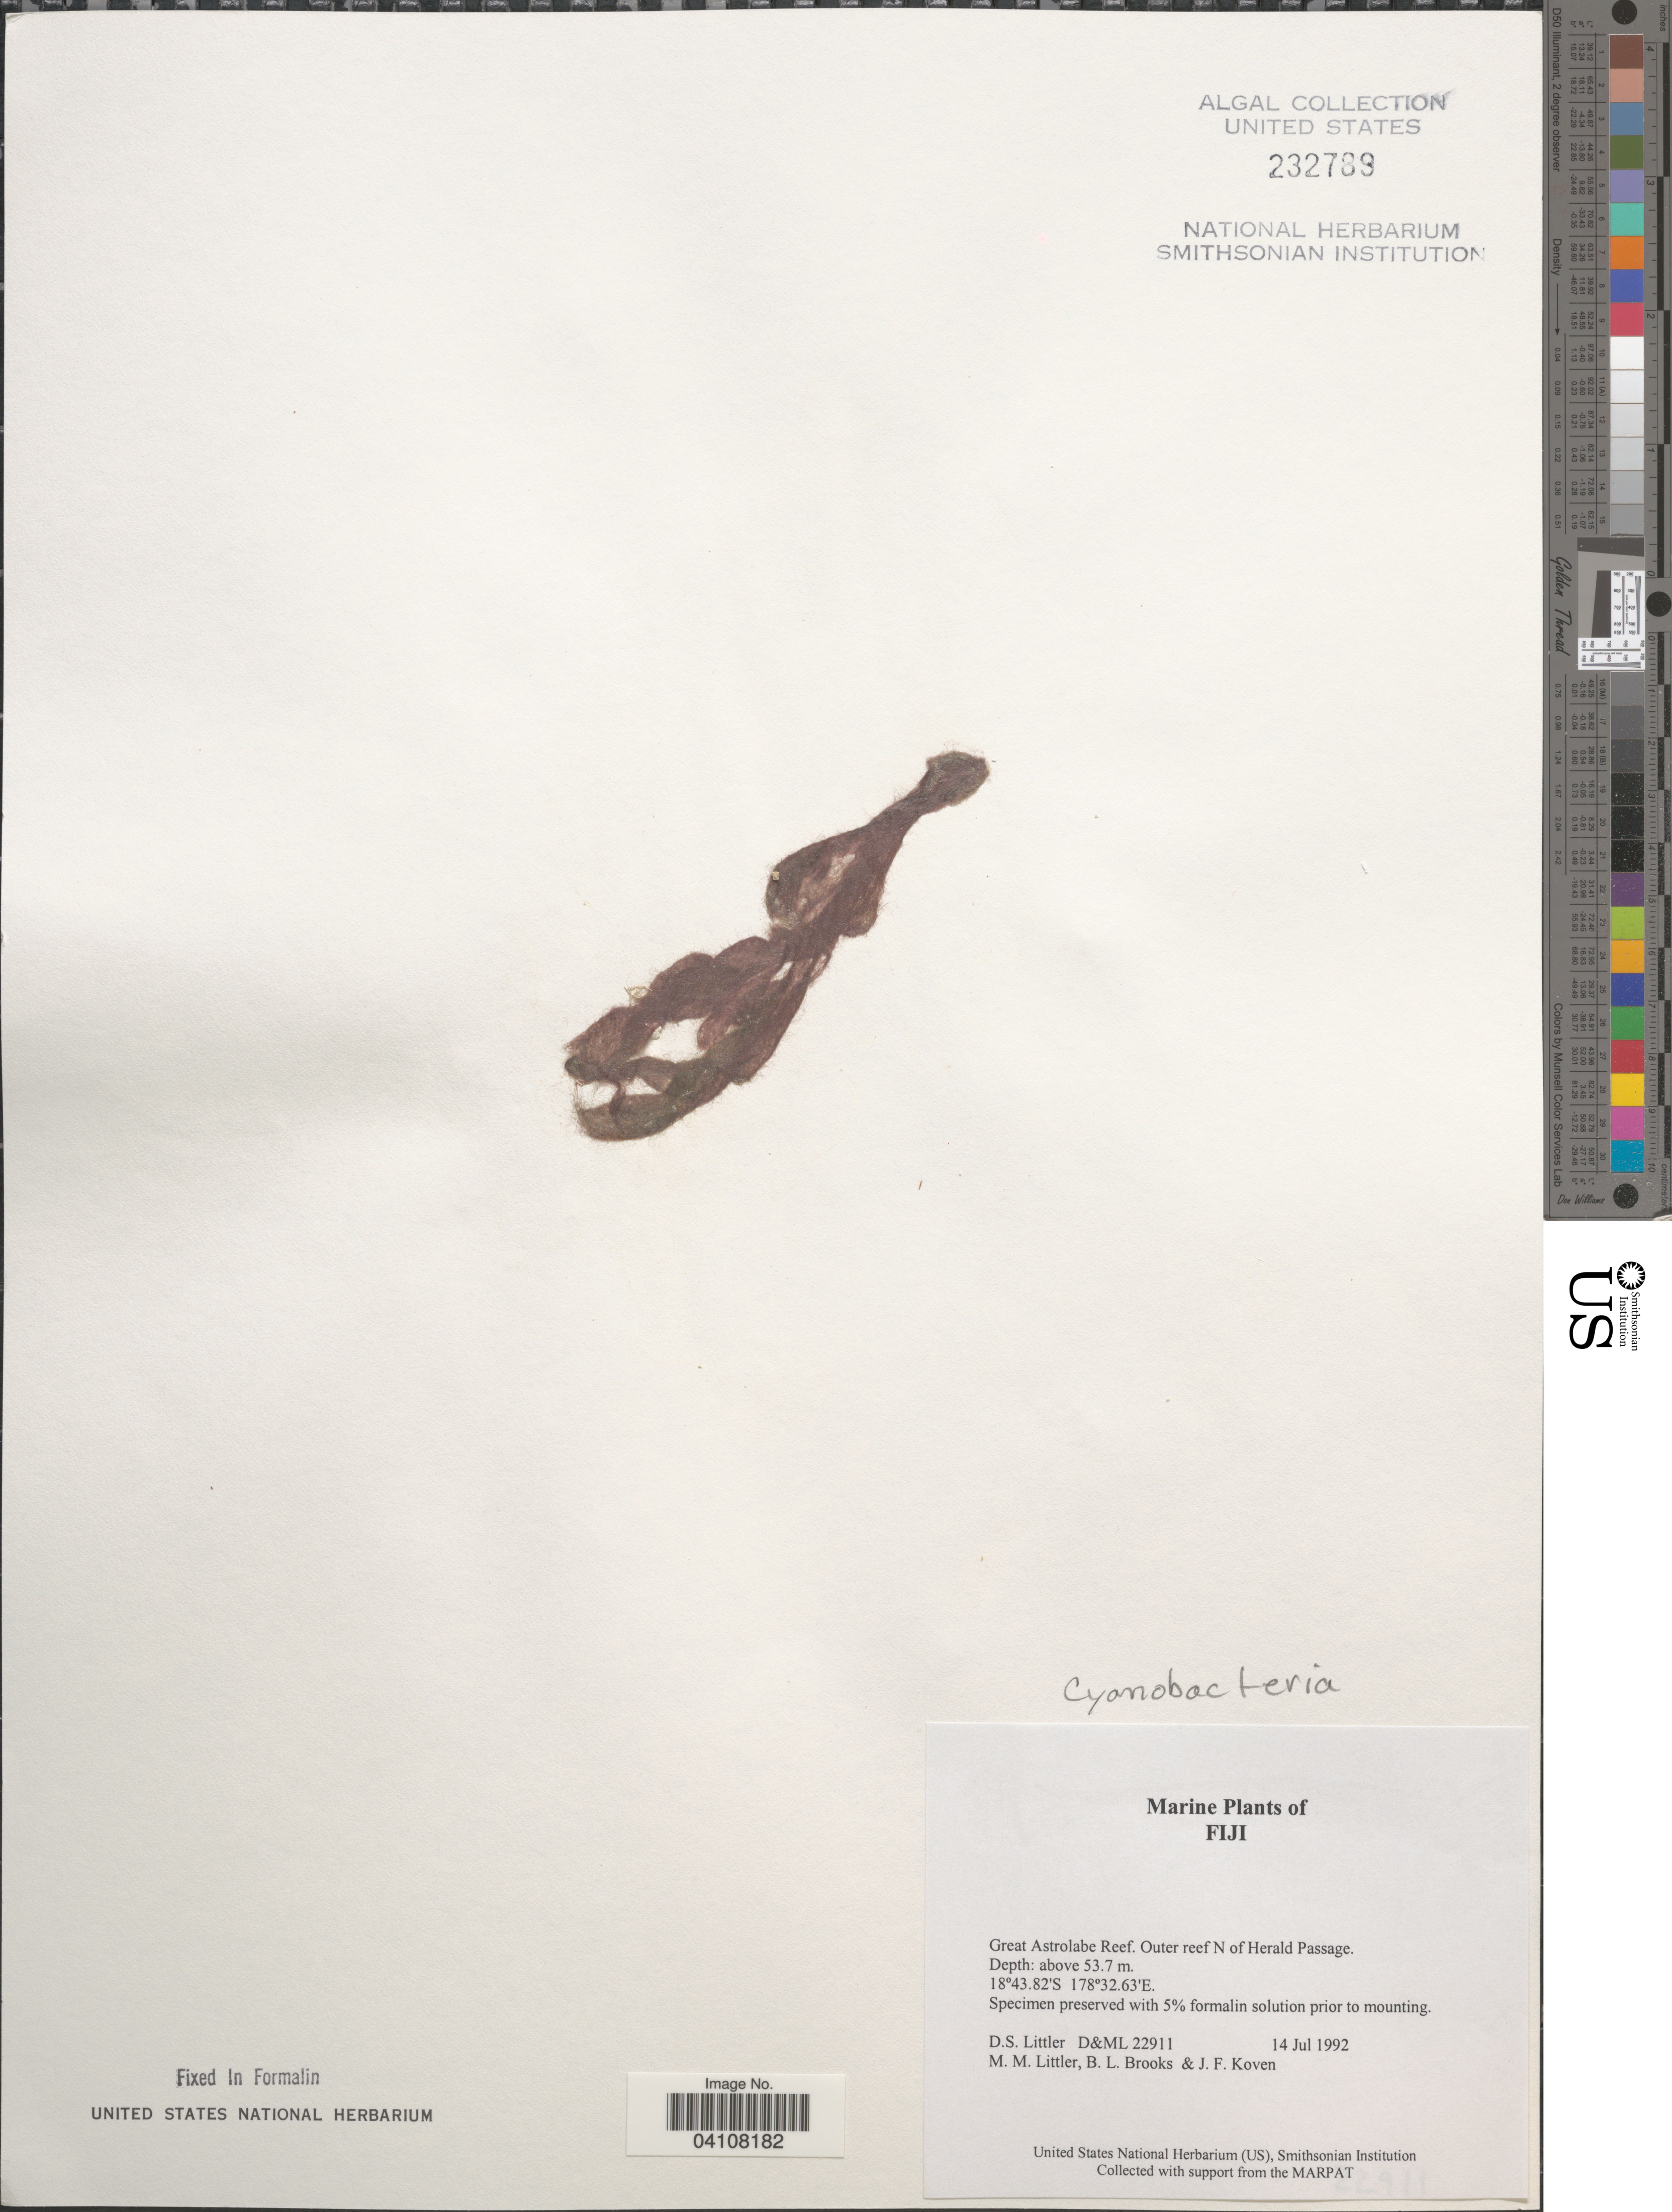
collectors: D. S. Littler, B. Brooks & J. Koven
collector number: D&ML22911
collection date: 1992-07-14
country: Fiji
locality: Great Astrolabe Reef. Outer reef N of Herald Passage.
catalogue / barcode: US 232789